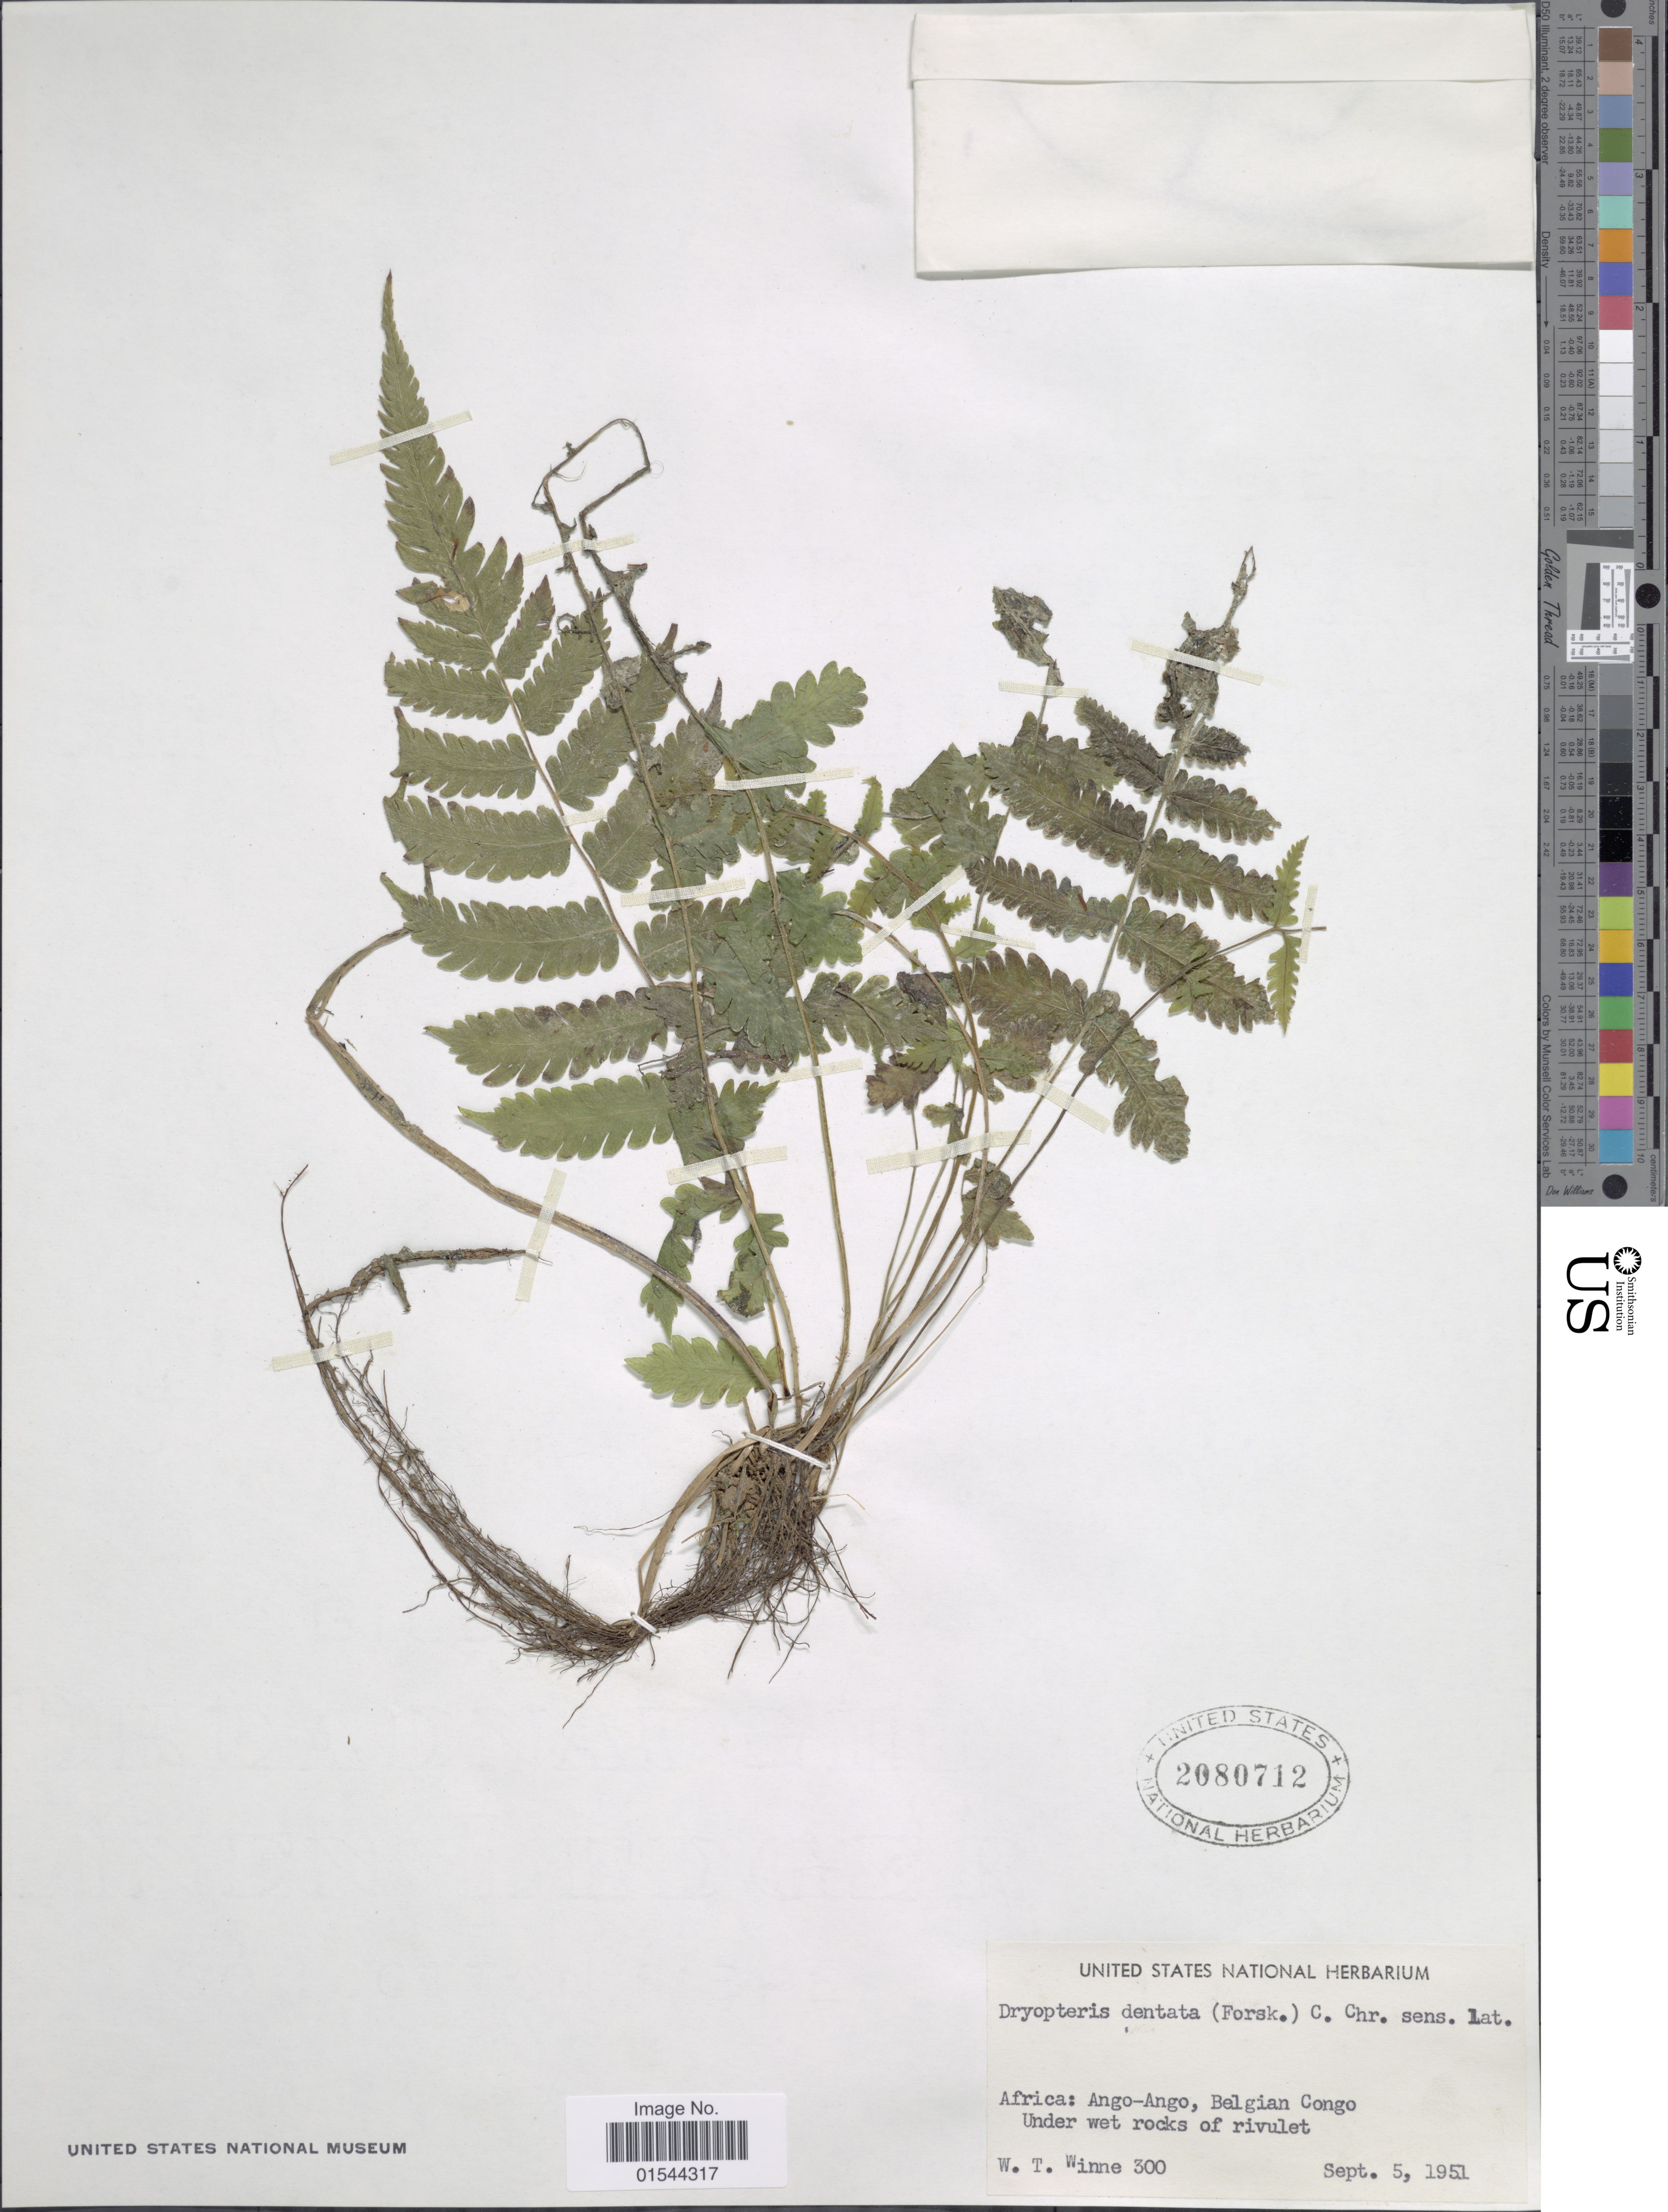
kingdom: Plantae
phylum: Tracheophyta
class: Polypodiopsida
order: Polypodiales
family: Thelypteridaceae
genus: Christella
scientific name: Christella dentata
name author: (Forssk.) Brownsey & Jermy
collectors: W. Winne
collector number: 300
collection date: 1951-09-05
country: Congo, Democratic Republic of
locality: Ango-Ango, belgian Congo. Under wet rocks of rivulet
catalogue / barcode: US 2080712